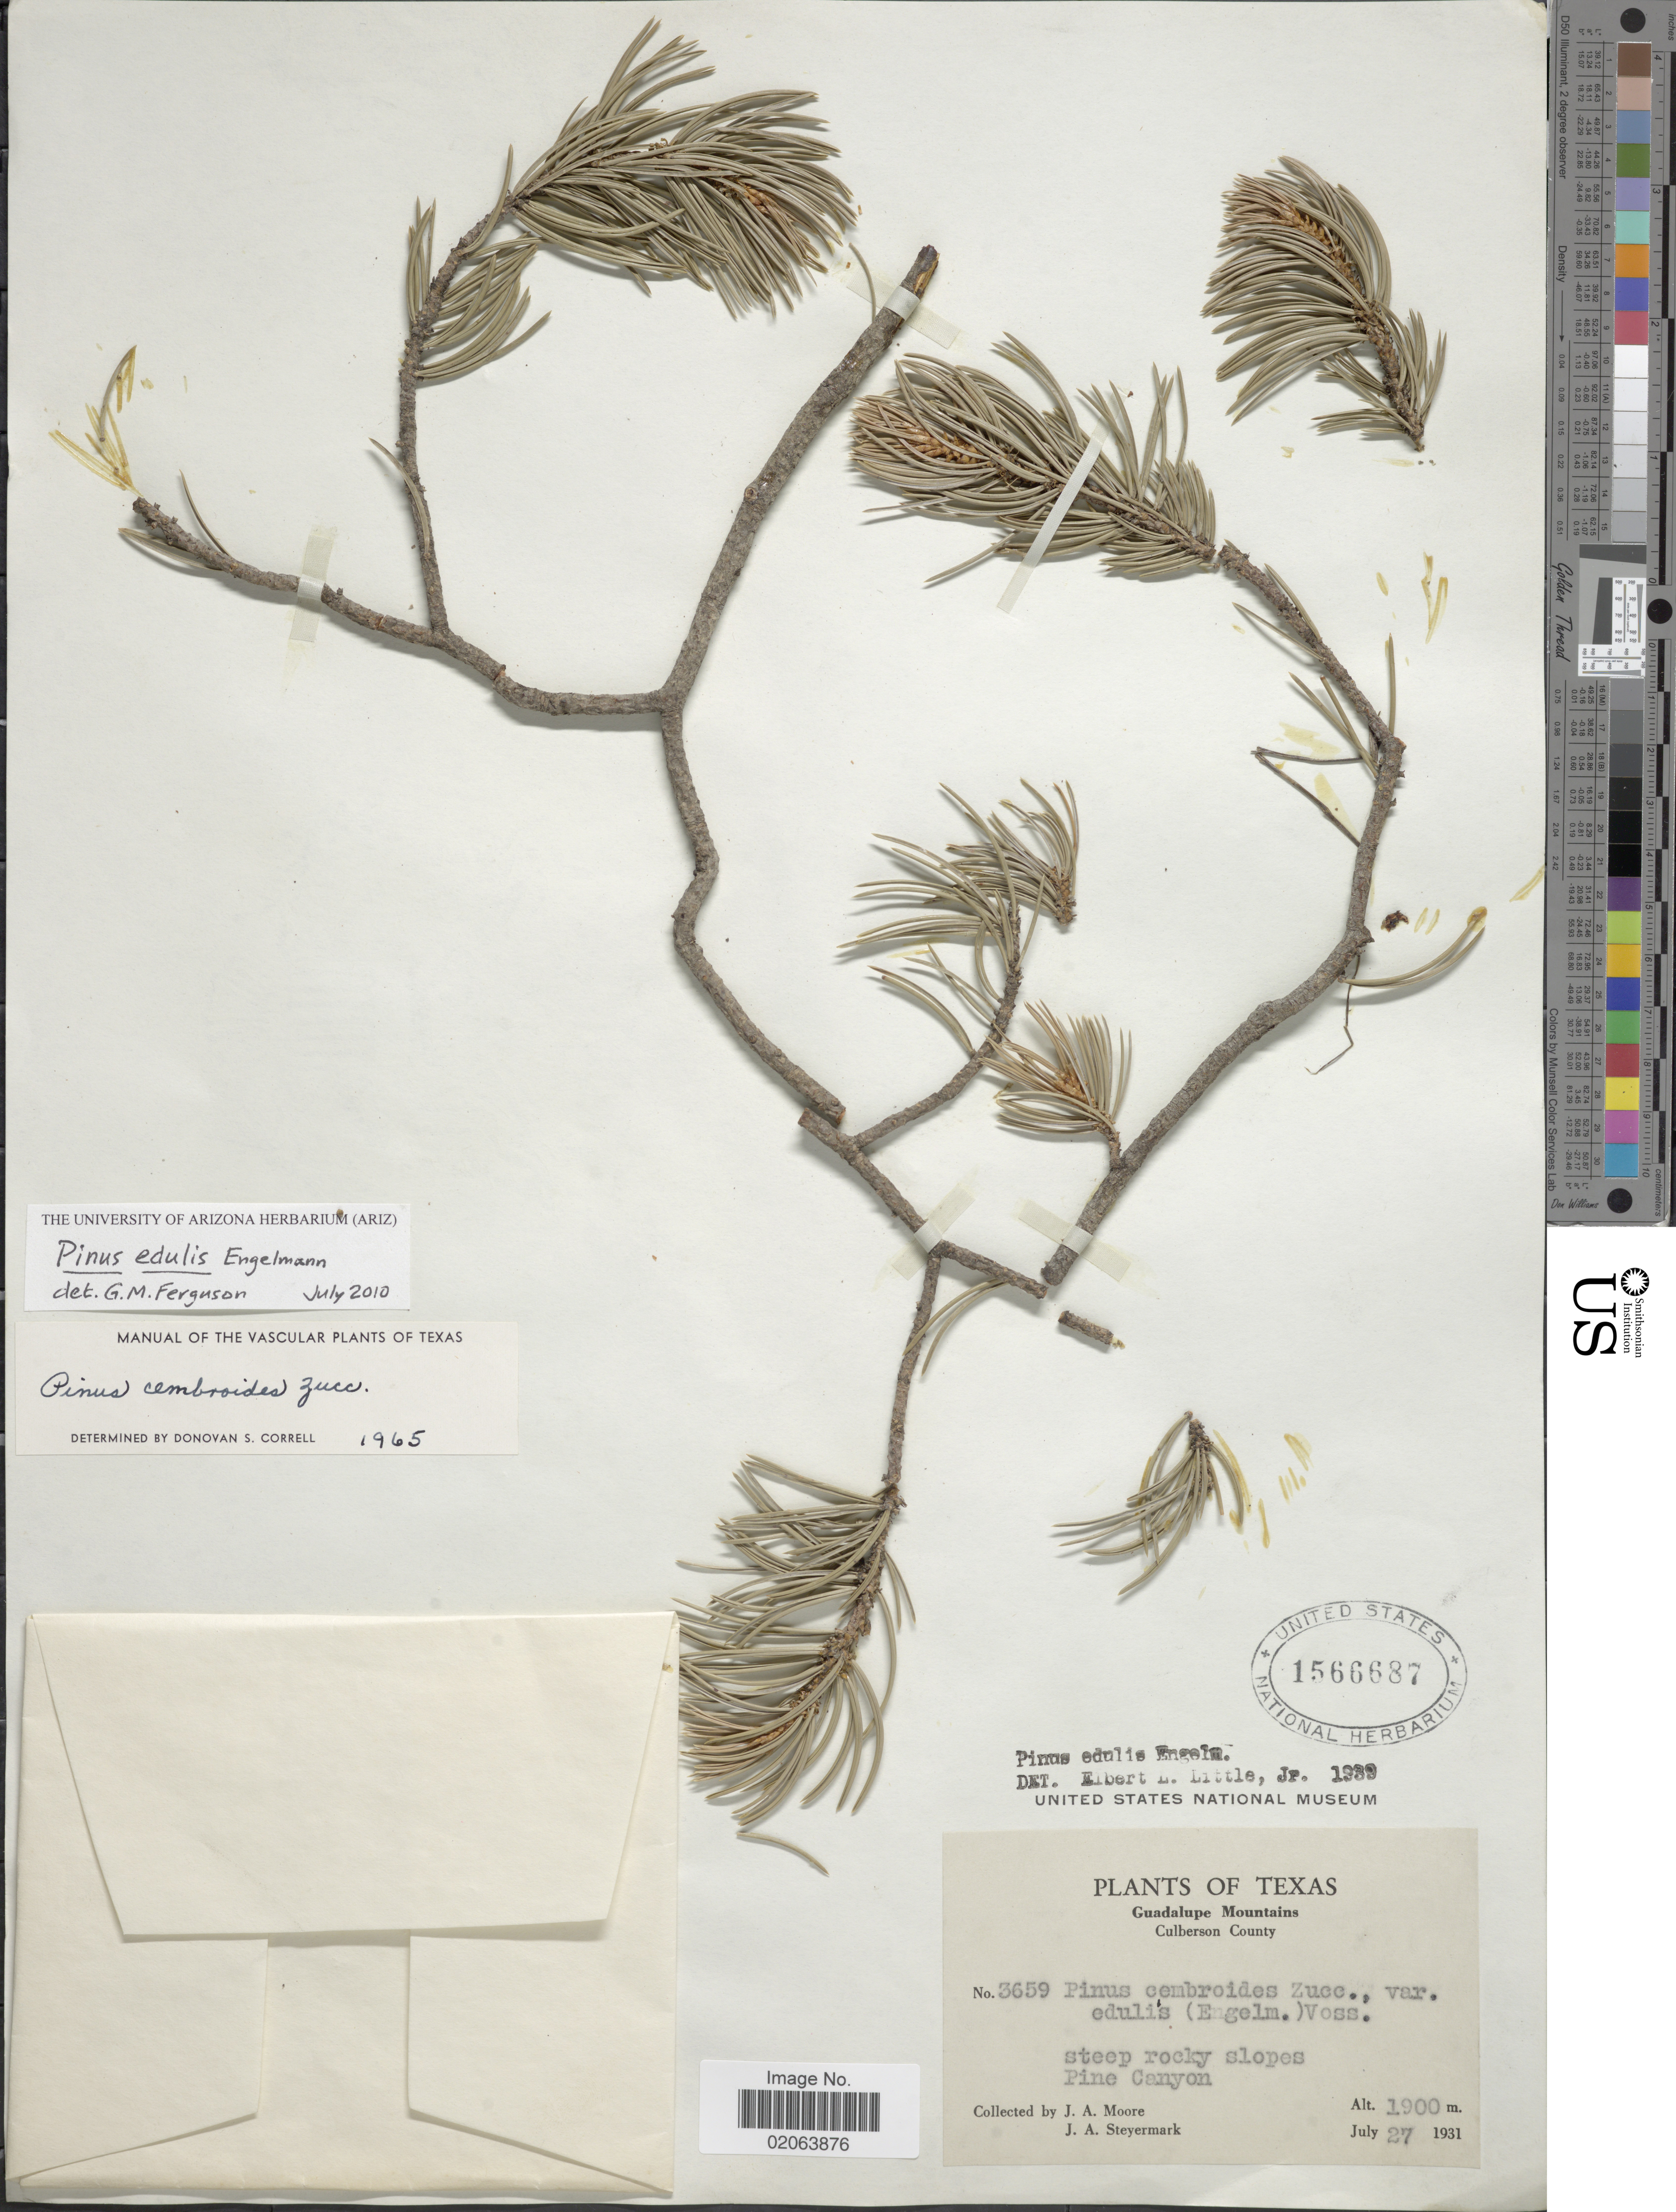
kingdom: Plantae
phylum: Tracheophyta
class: Pinopsida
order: Pinales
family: Pinaceae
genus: Pinus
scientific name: Pinus edulis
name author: Engelm.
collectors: J. A. Moore & J. Steyermark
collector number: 3659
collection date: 1931-07-27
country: United States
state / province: Texas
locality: Guadalupe Mountains. Culberson County. Pine Canyon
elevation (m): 1900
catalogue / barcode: US 1566687